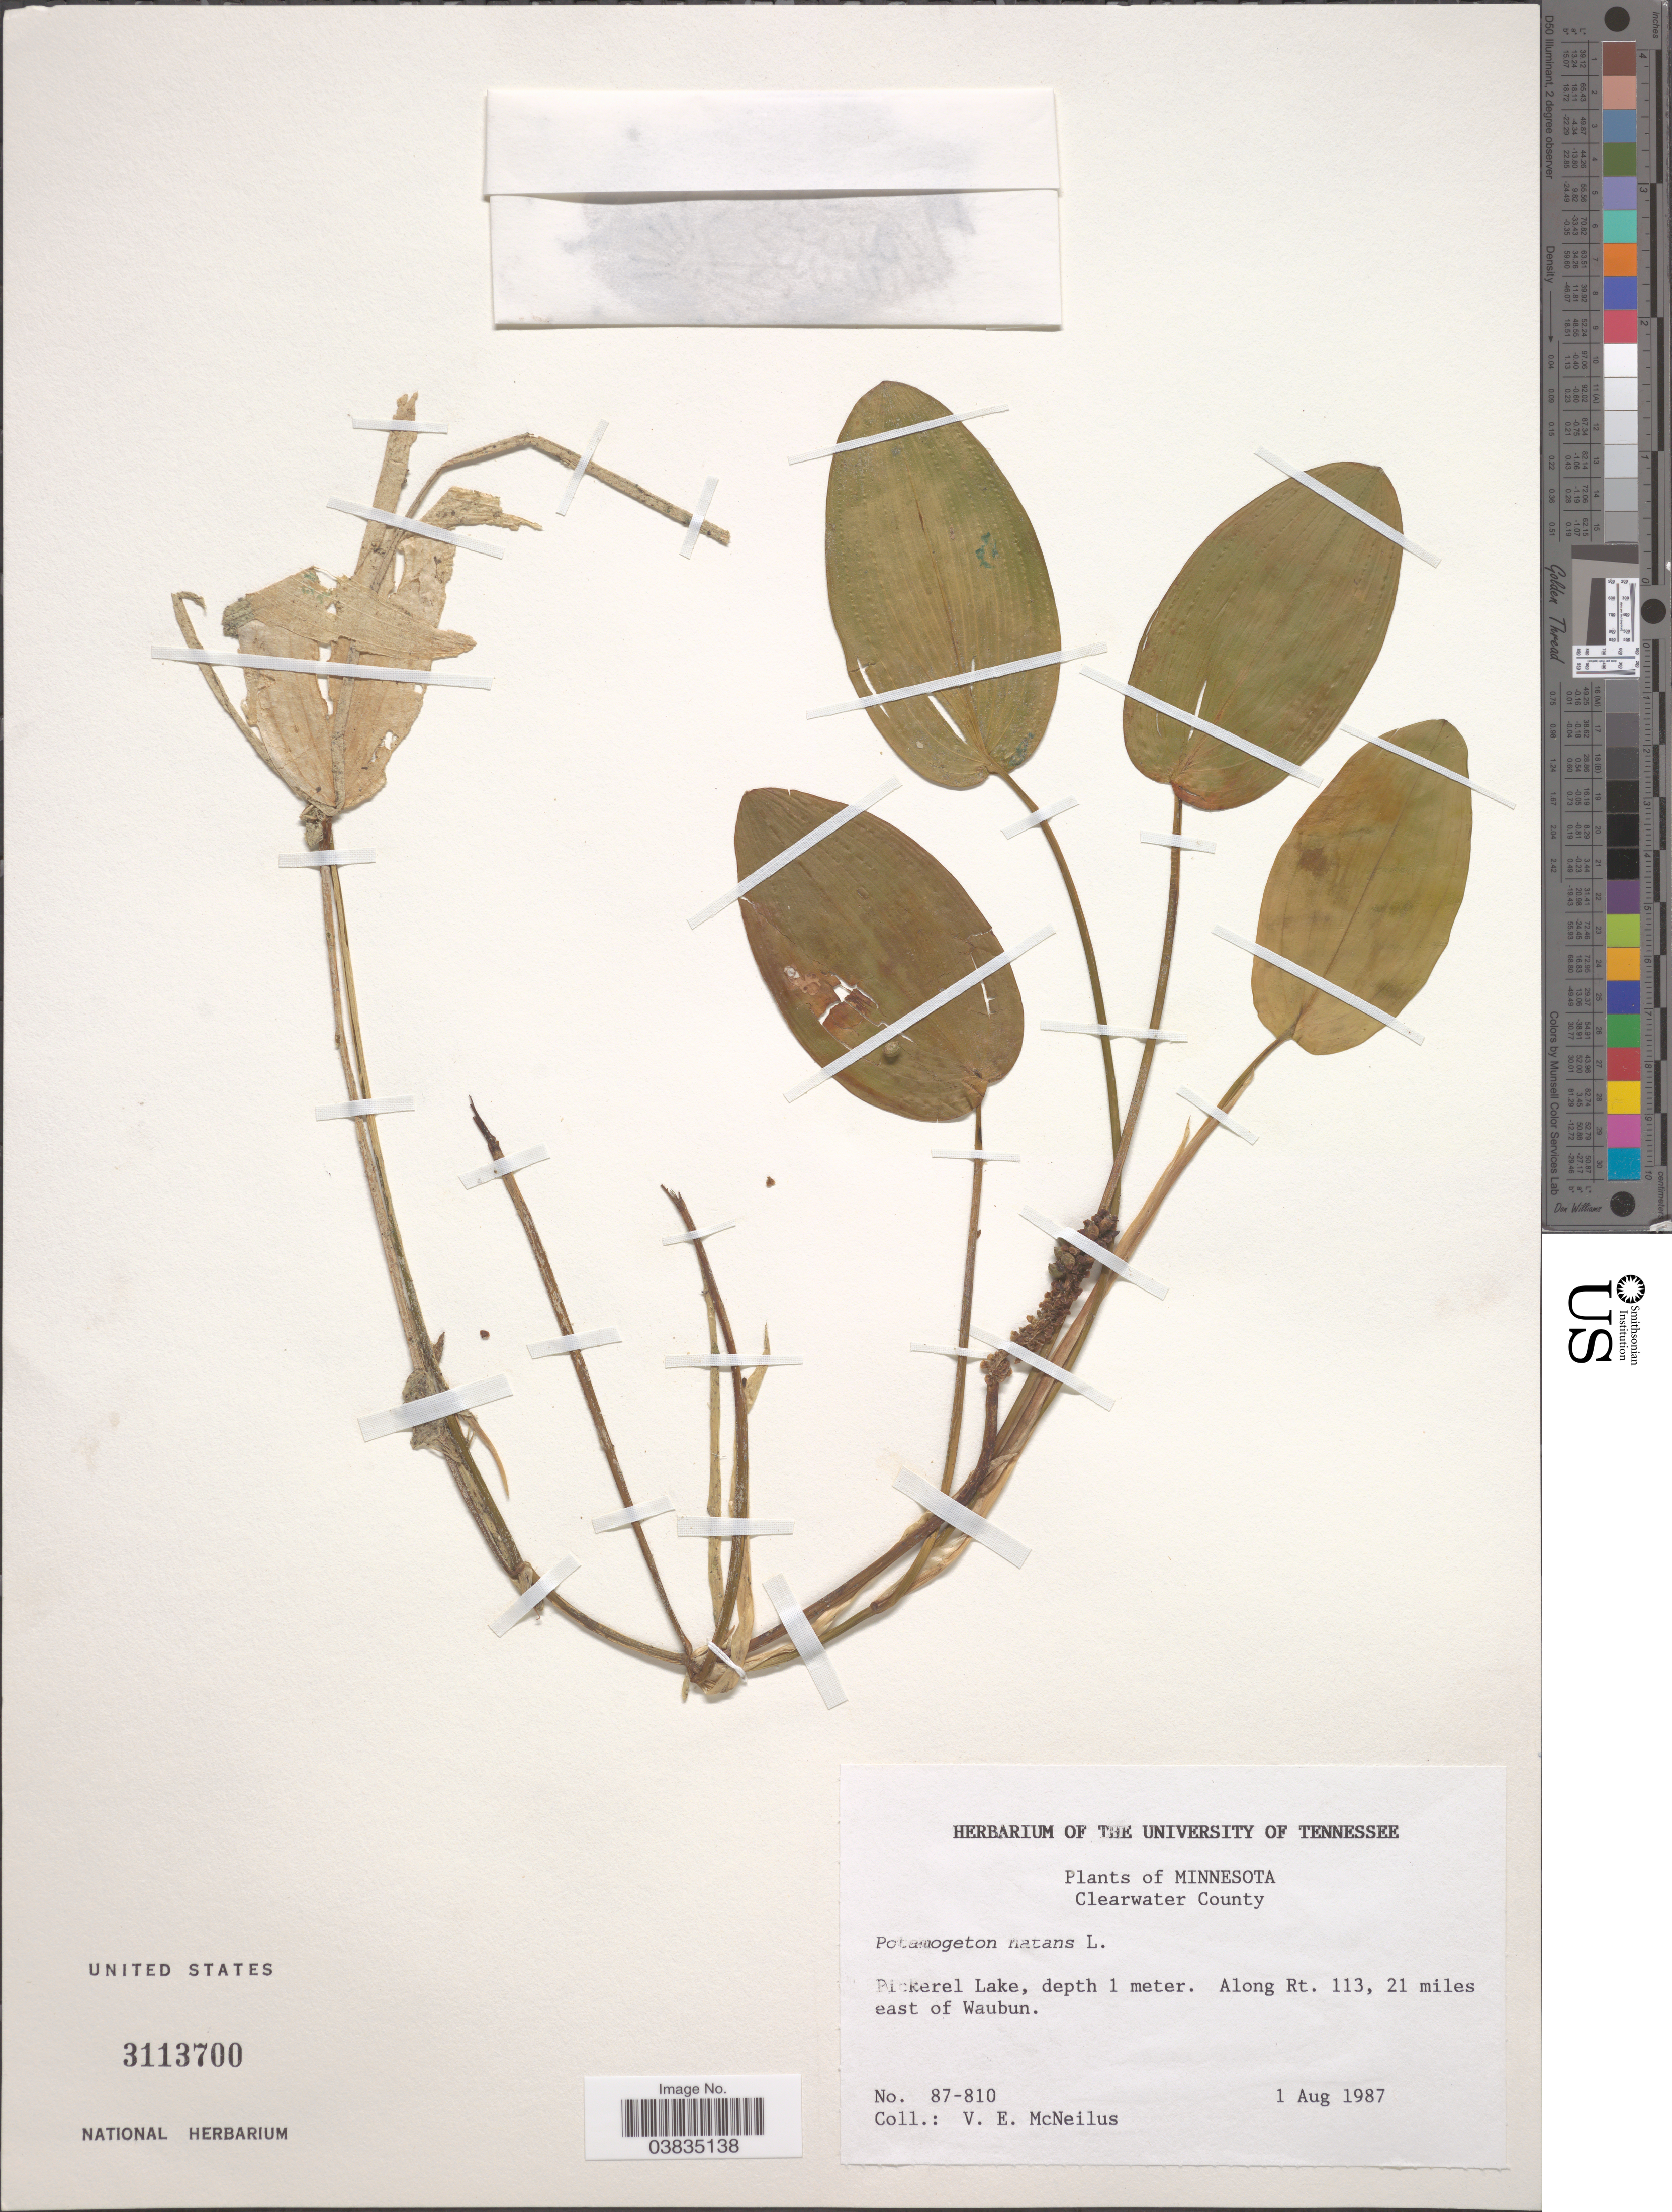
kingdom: Plantae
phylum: Tracheophyta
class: Liliopsida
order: Alismatales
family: Potamogetonaceae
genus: Potamogeton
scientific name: Potamogeton natans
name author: L.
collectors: V. Mcneilus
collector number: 87-810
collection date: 1987-08-01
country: United States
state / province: Minnesota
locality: Clearwater County. Pickerel Lake, depth 1 meter. Along Rt. 113, 21 miles east of Waubun.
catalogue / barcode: US 3113700